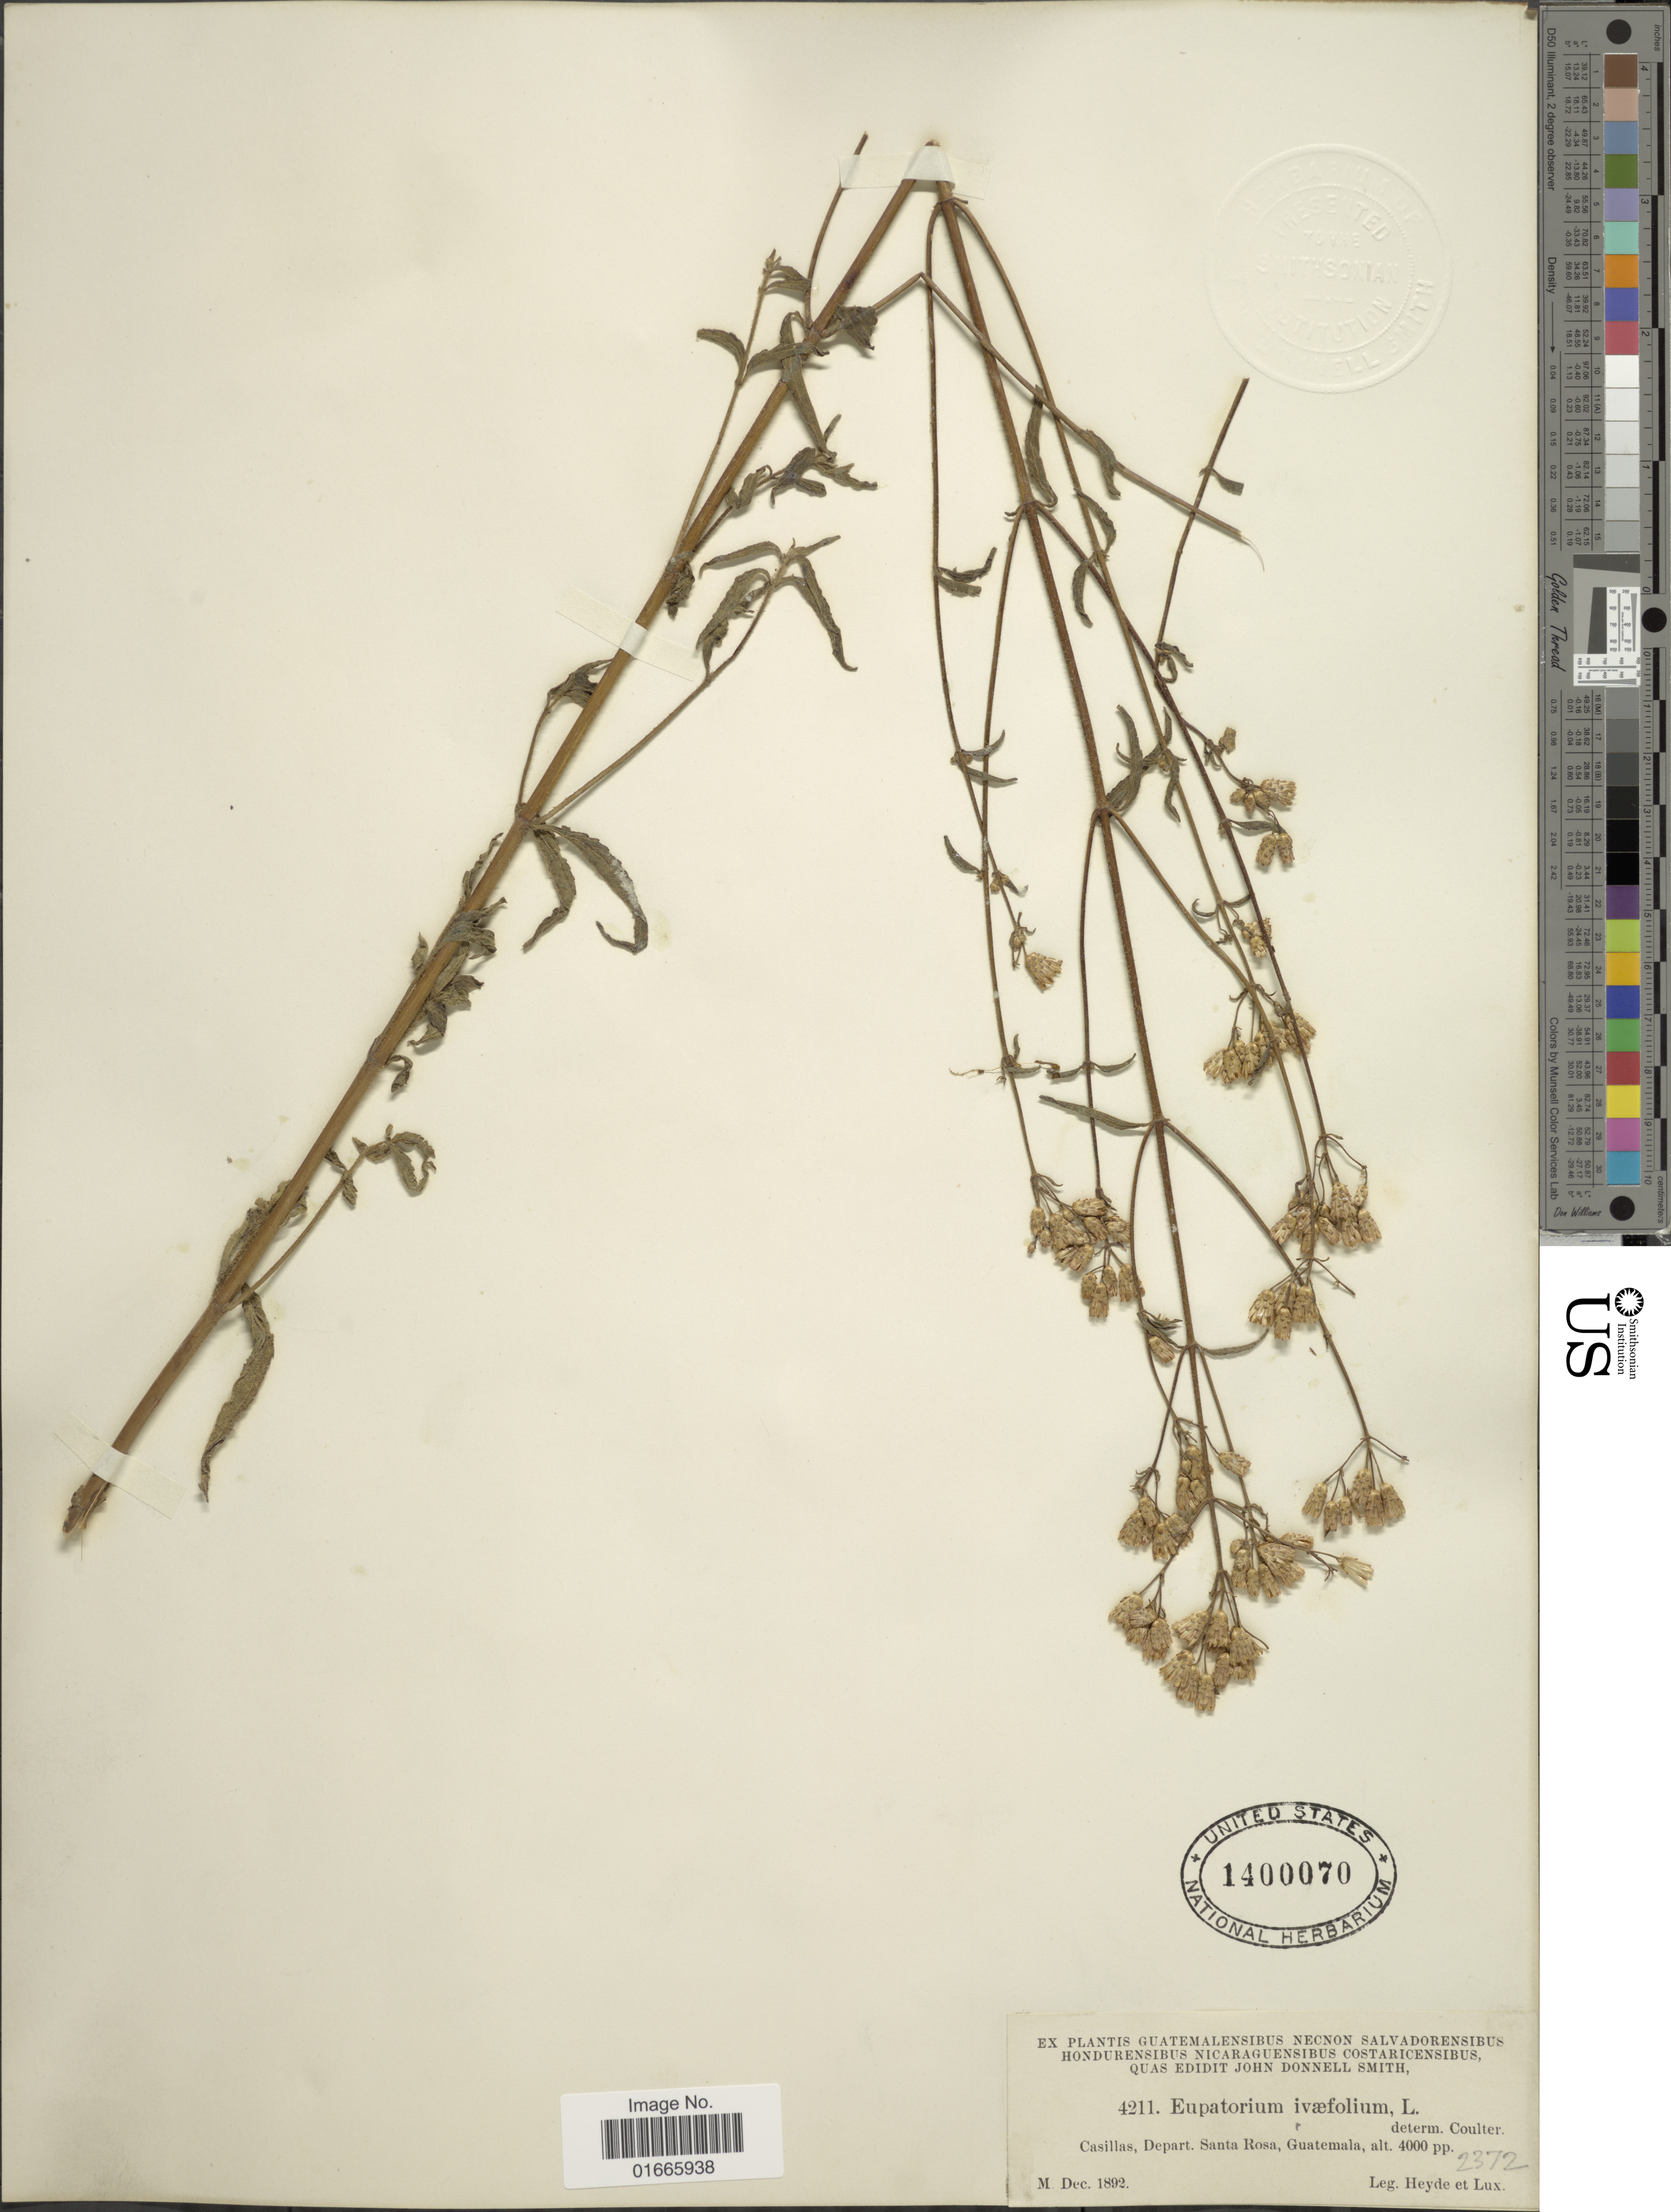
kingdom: Plantae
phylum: Tracheophyta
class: Magnoliopsida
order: Asterales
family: Asteraceae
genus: Chromolaena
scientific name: Chromolaena ivaefolia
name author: (L.) R.M. King & H. Rob.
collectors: Heyde & Lux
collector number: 2372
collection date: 1892-12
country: Guatemala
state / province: Santa Rosa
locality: Casillas, Depart. Santa Rosa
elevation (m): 1219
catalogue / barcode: US 1400070